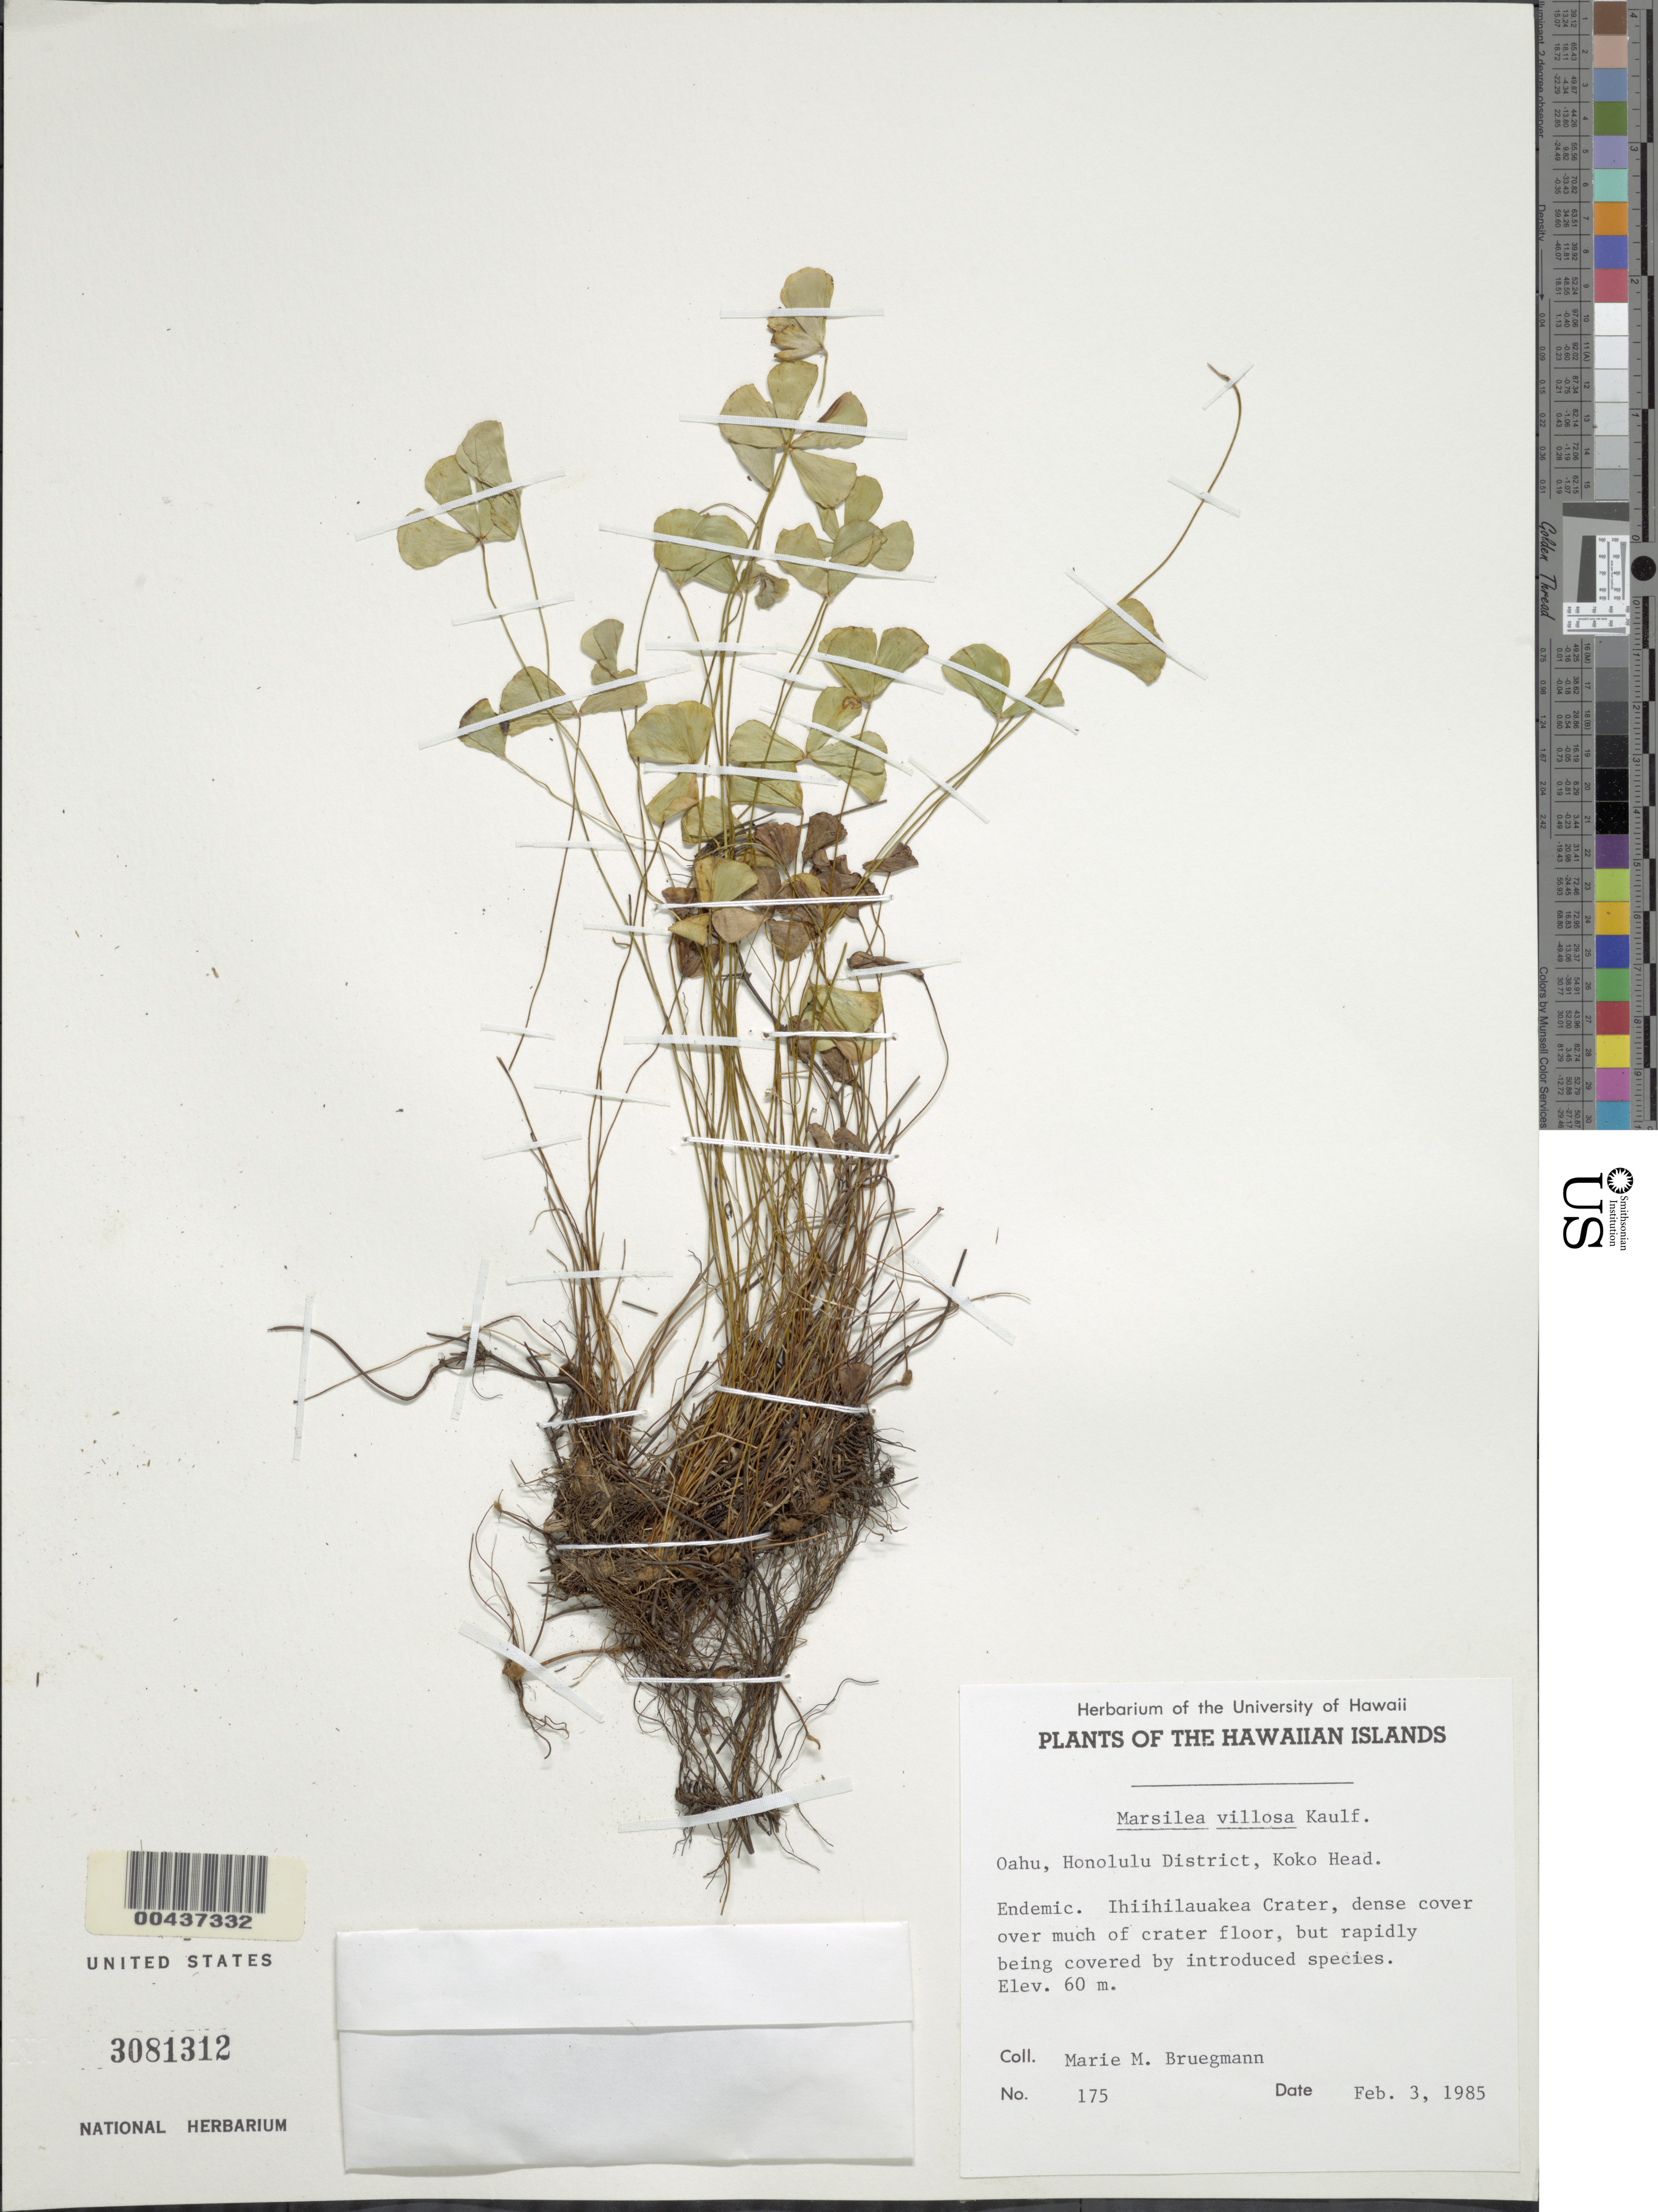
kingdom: Plantae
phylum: Tracheophyta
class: Polypodiopsida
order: Salviniales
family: Marsileaceae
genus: Marsilea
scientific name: Marsilea villosa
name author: Kaulf.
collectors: M. Bruegmann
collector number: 175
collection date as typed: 3 Feb 1985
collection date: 1985-02-03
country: United States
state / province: Hawaii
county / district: Honolulu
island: Oahu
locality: Honolulu District, Koko Head, Ihiihilauakea Crater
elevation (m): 60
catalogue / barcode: US 3081312